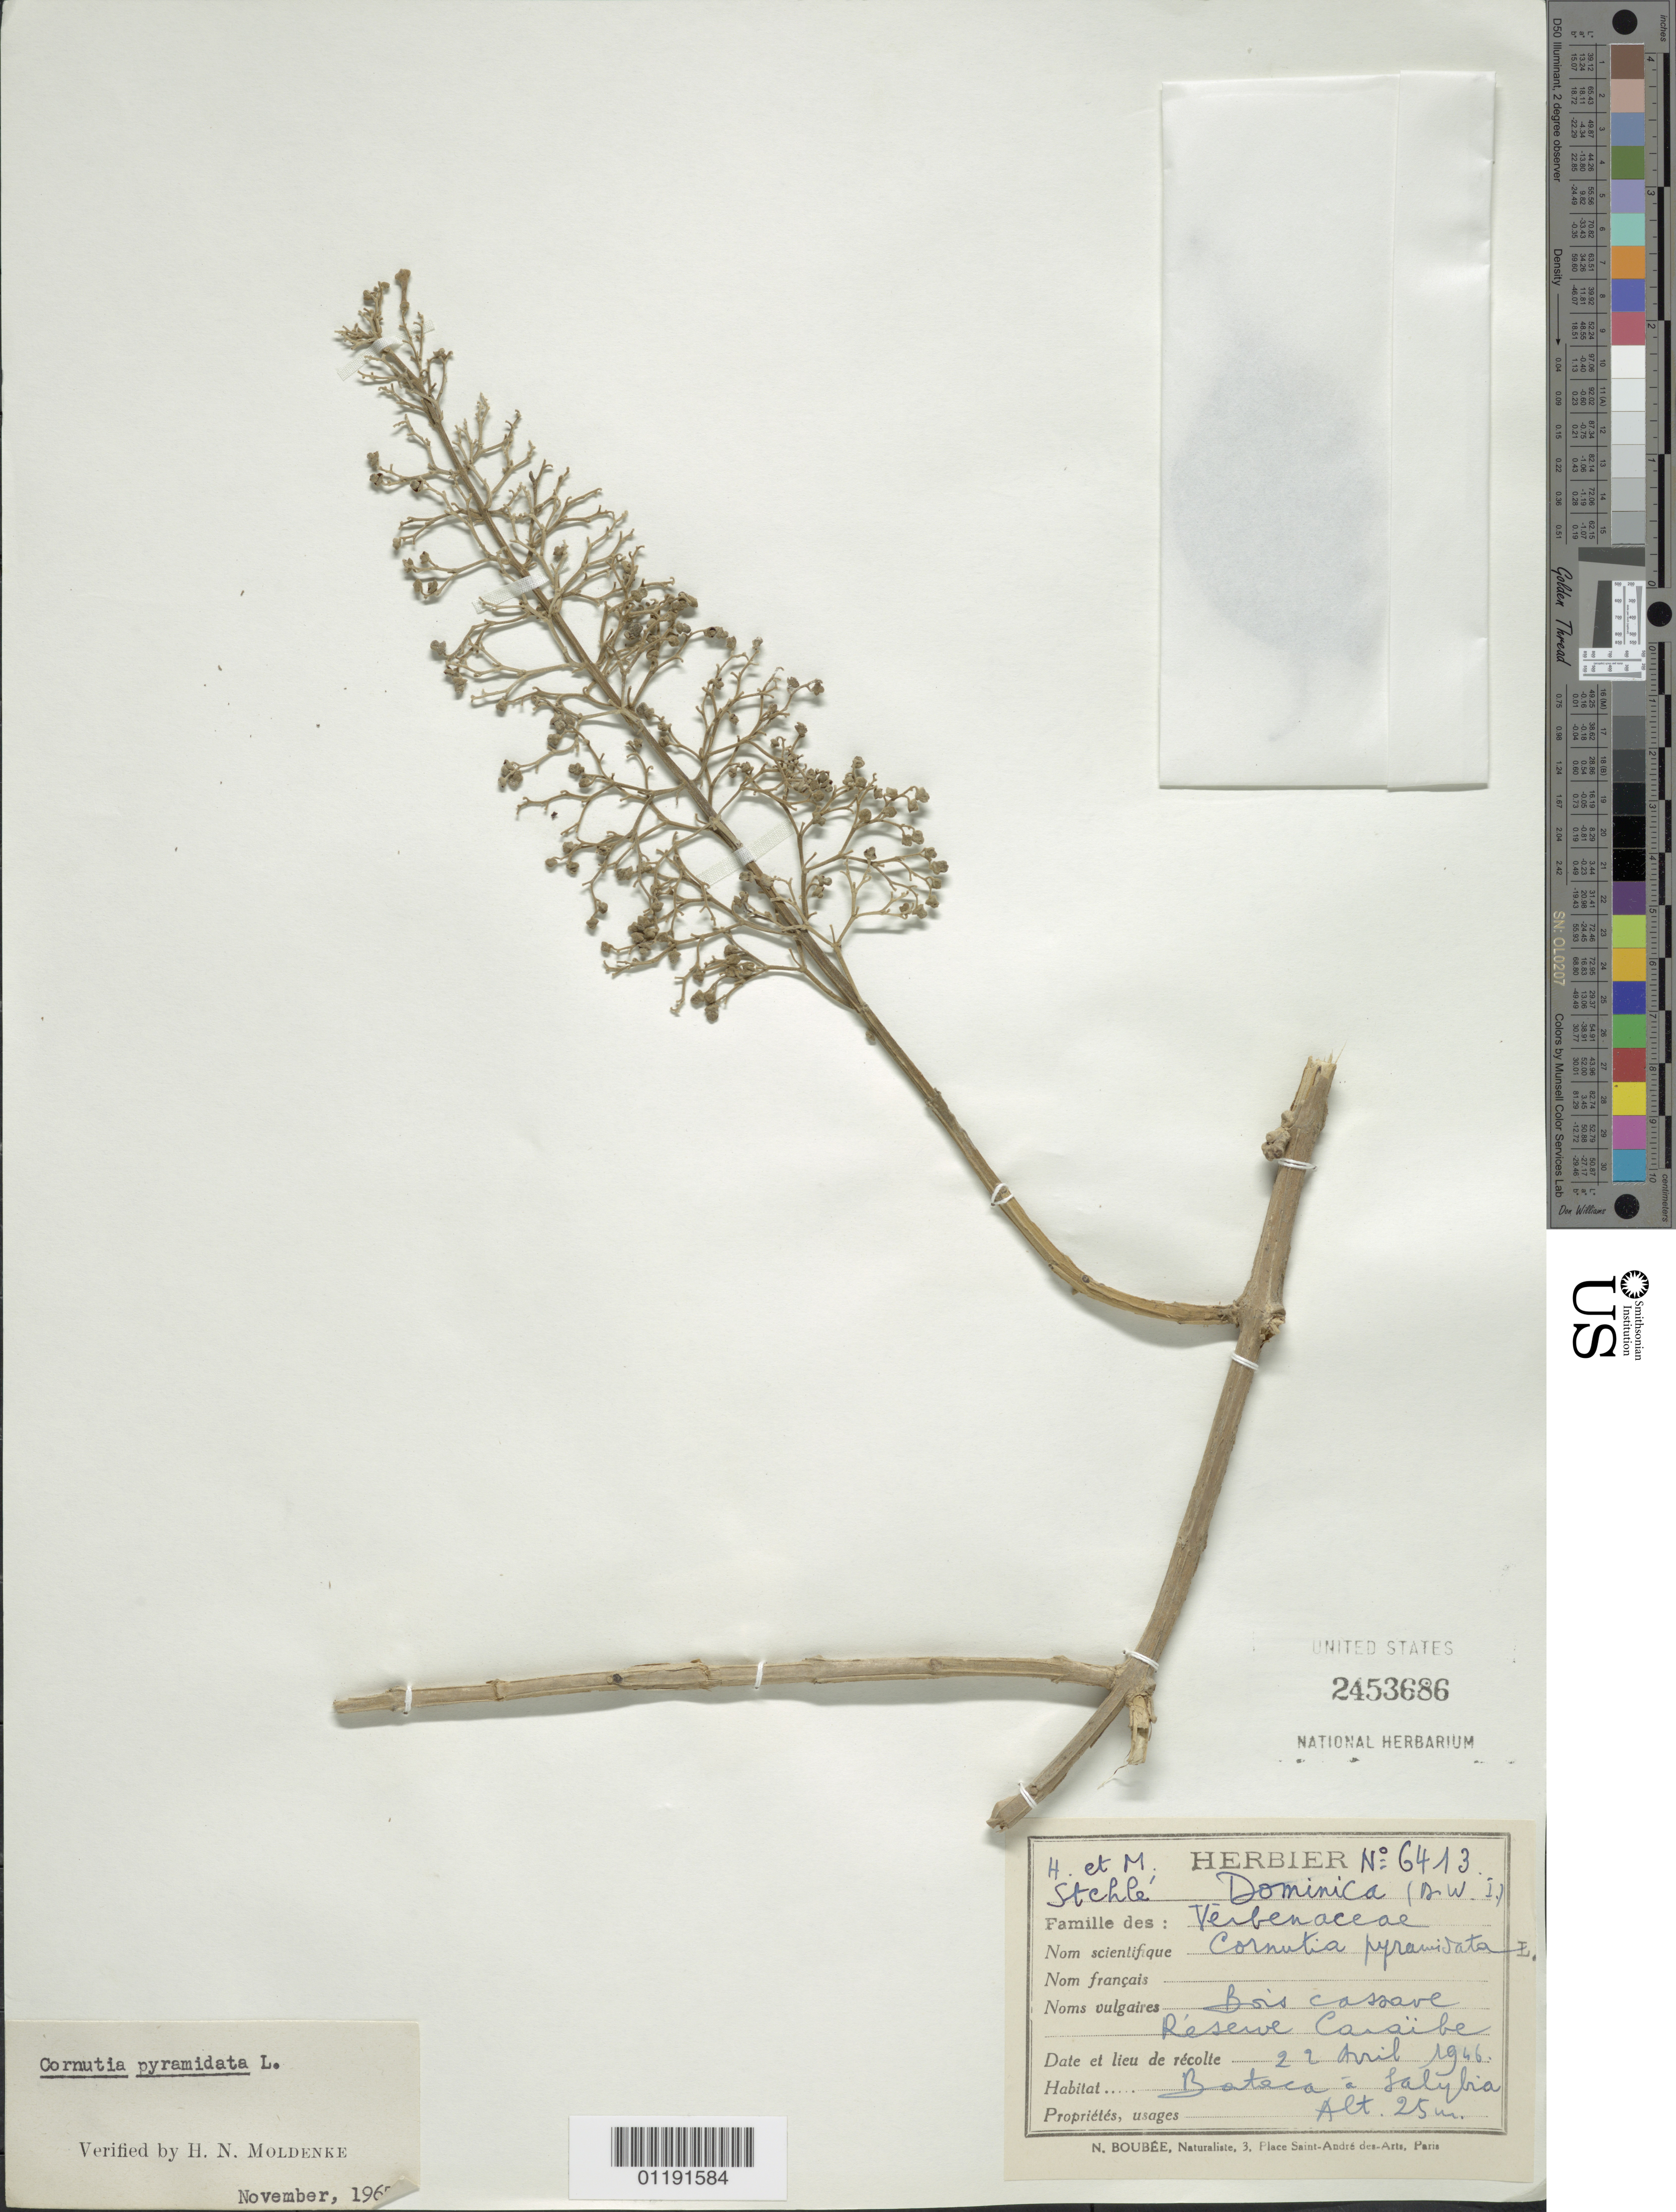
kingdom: Plantae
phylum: Tracheophyta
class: Magnoliopsida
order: Lamiales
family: Lamiaceae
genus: Cornutia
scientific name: Cornutia pyramidata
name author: L.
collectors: H. Stehlé & M. Stehlé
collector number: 6413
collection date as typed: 22 Apr 1946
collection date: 1946-04-22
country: Dominica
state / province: St. Andrew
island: Dominica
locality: Hautes de la Reserve Caraibe. Hauteur Gommier. Foret dense, du humus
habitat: Reservation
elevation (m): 800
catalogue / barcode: US 2453686